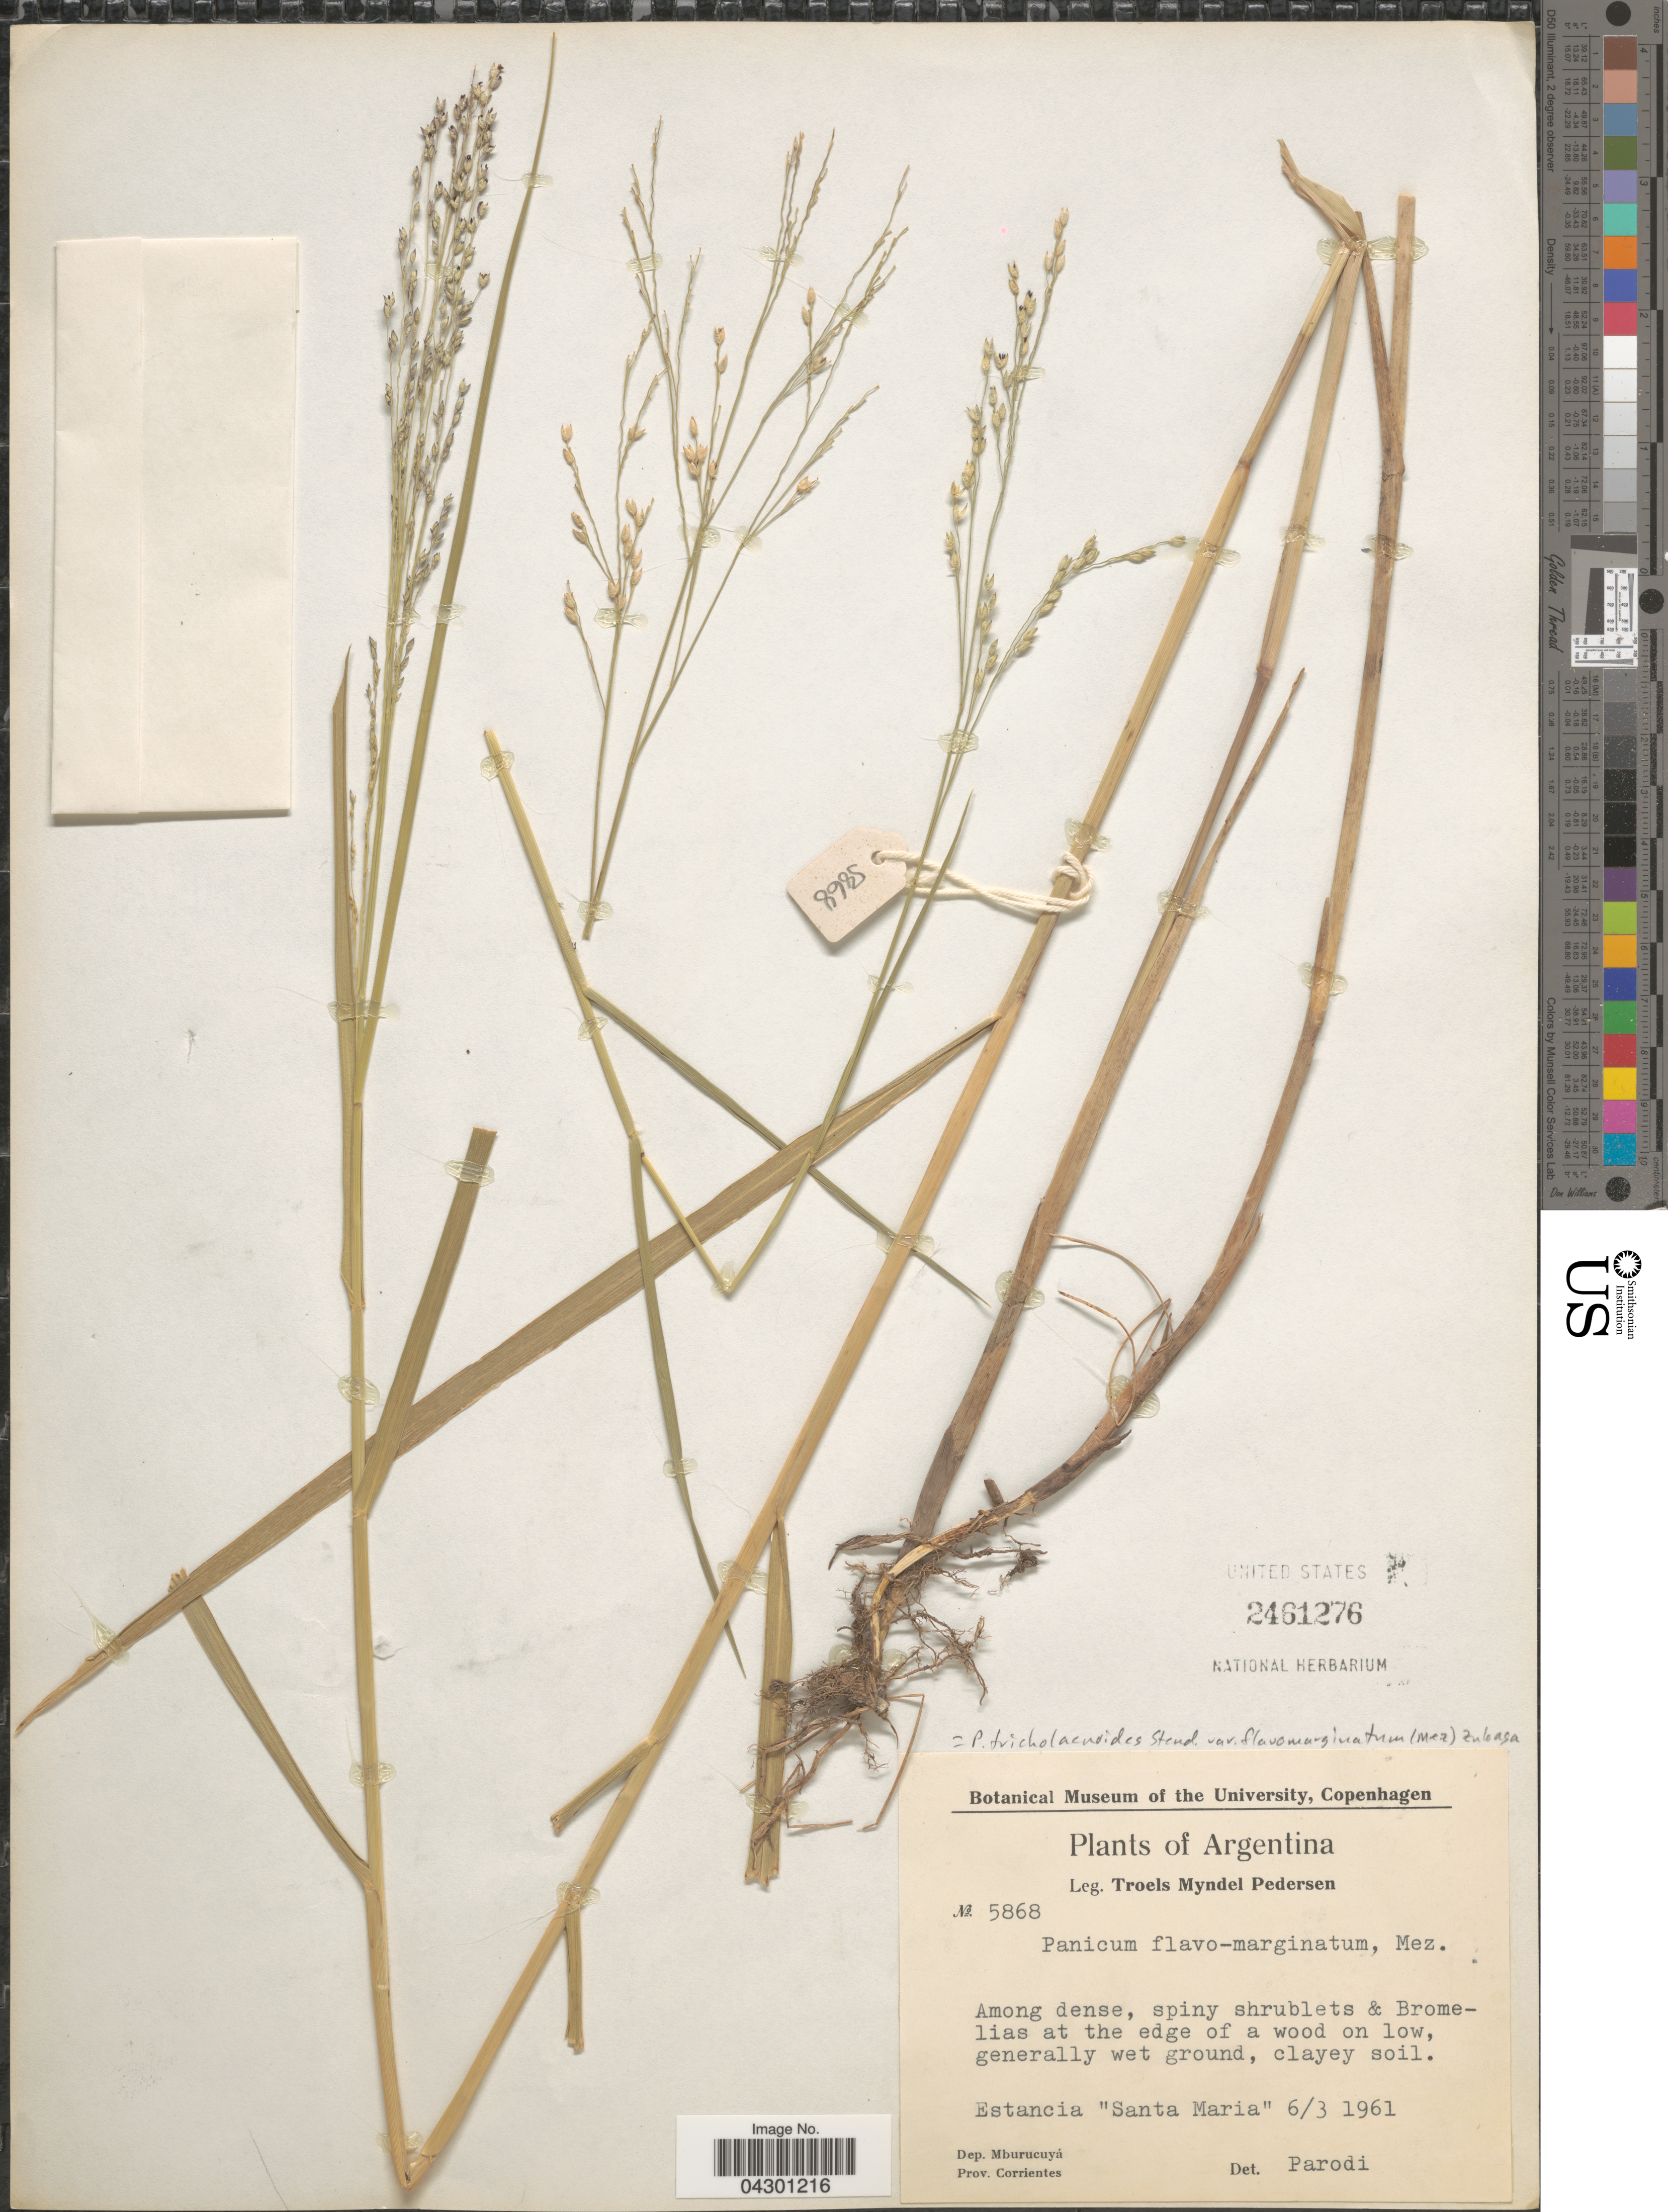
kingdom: Plantae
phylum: Tracheophyta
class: Liliopsida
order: Poales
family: Poaceae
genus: Panicum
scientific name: Panicum tricholaenoides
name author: Steud.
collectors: T. Pederson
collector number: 5868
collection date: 1961-03-06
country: Argentina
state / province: Corrientes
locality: Estancia "Santa Maria". dep. Mburucuyá.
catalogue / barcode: US 2461276